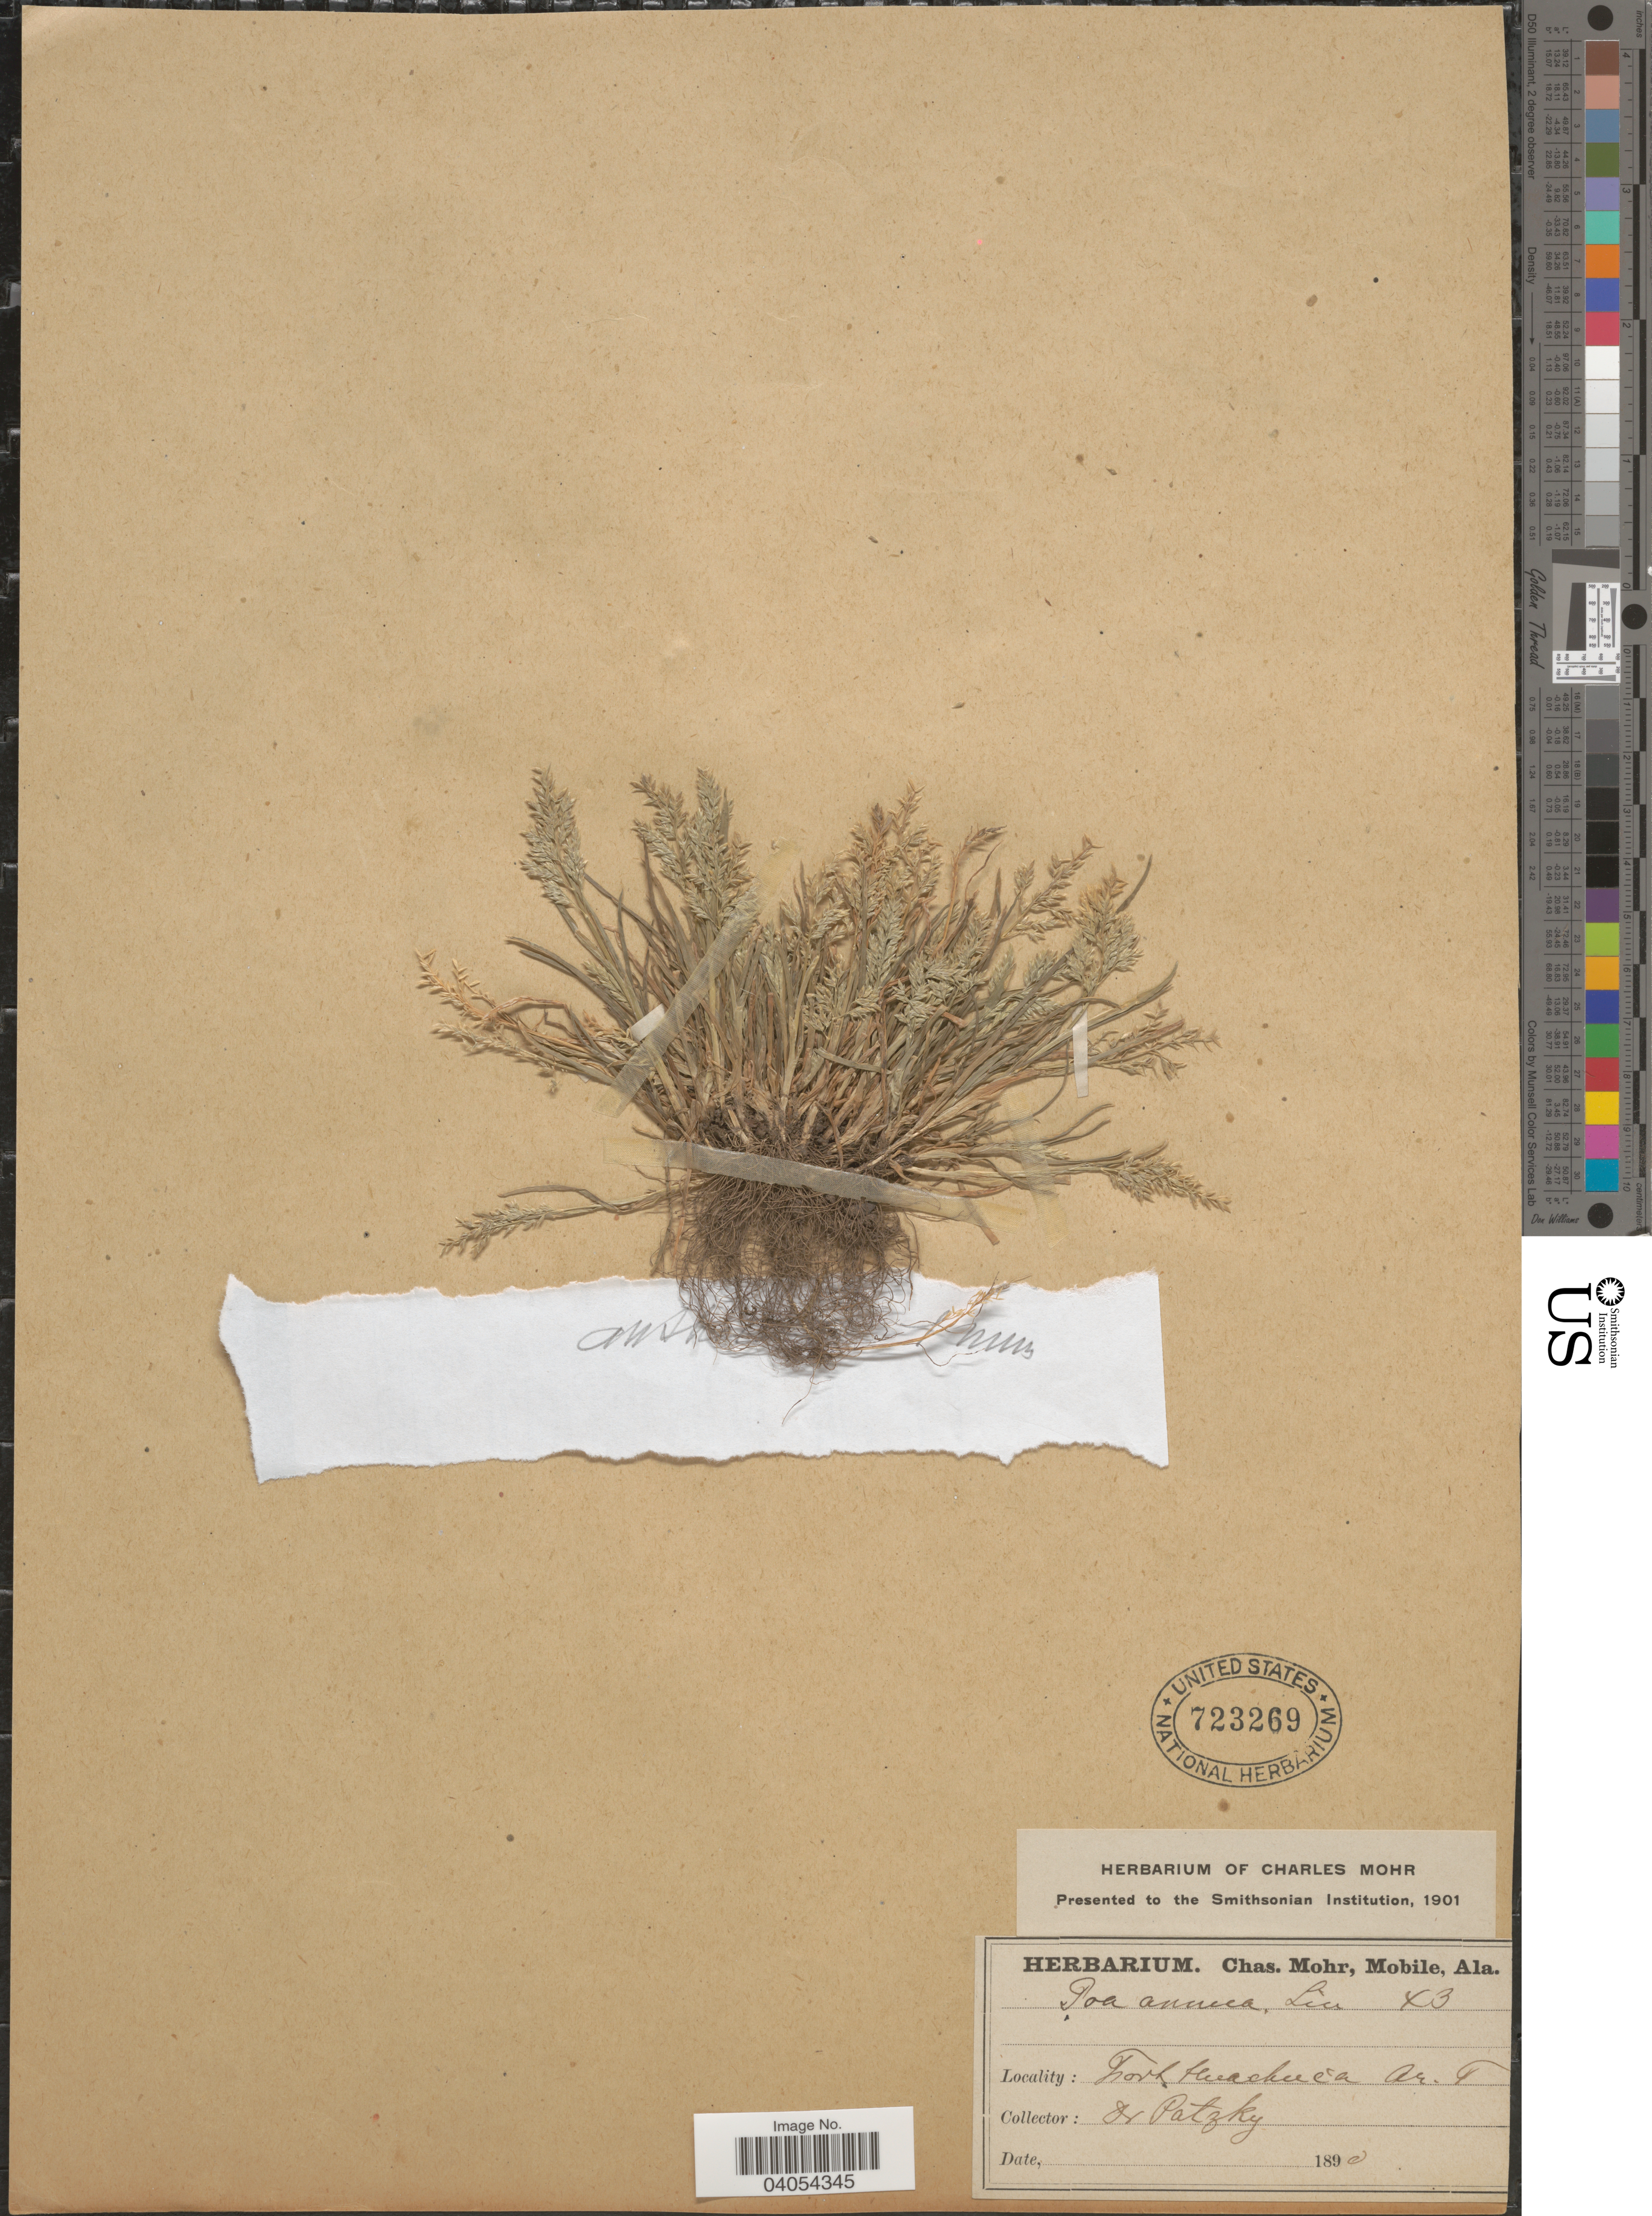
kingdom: Plantae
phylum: Tracheophyta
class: Liliopsida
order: Poales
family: Poaceae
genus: Poa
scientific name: Poa annua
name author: L.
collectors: -. Patzky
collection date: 1890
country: United States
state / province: Arizona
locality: Fort Huachuca. Ar. T.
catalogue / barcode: US 723269